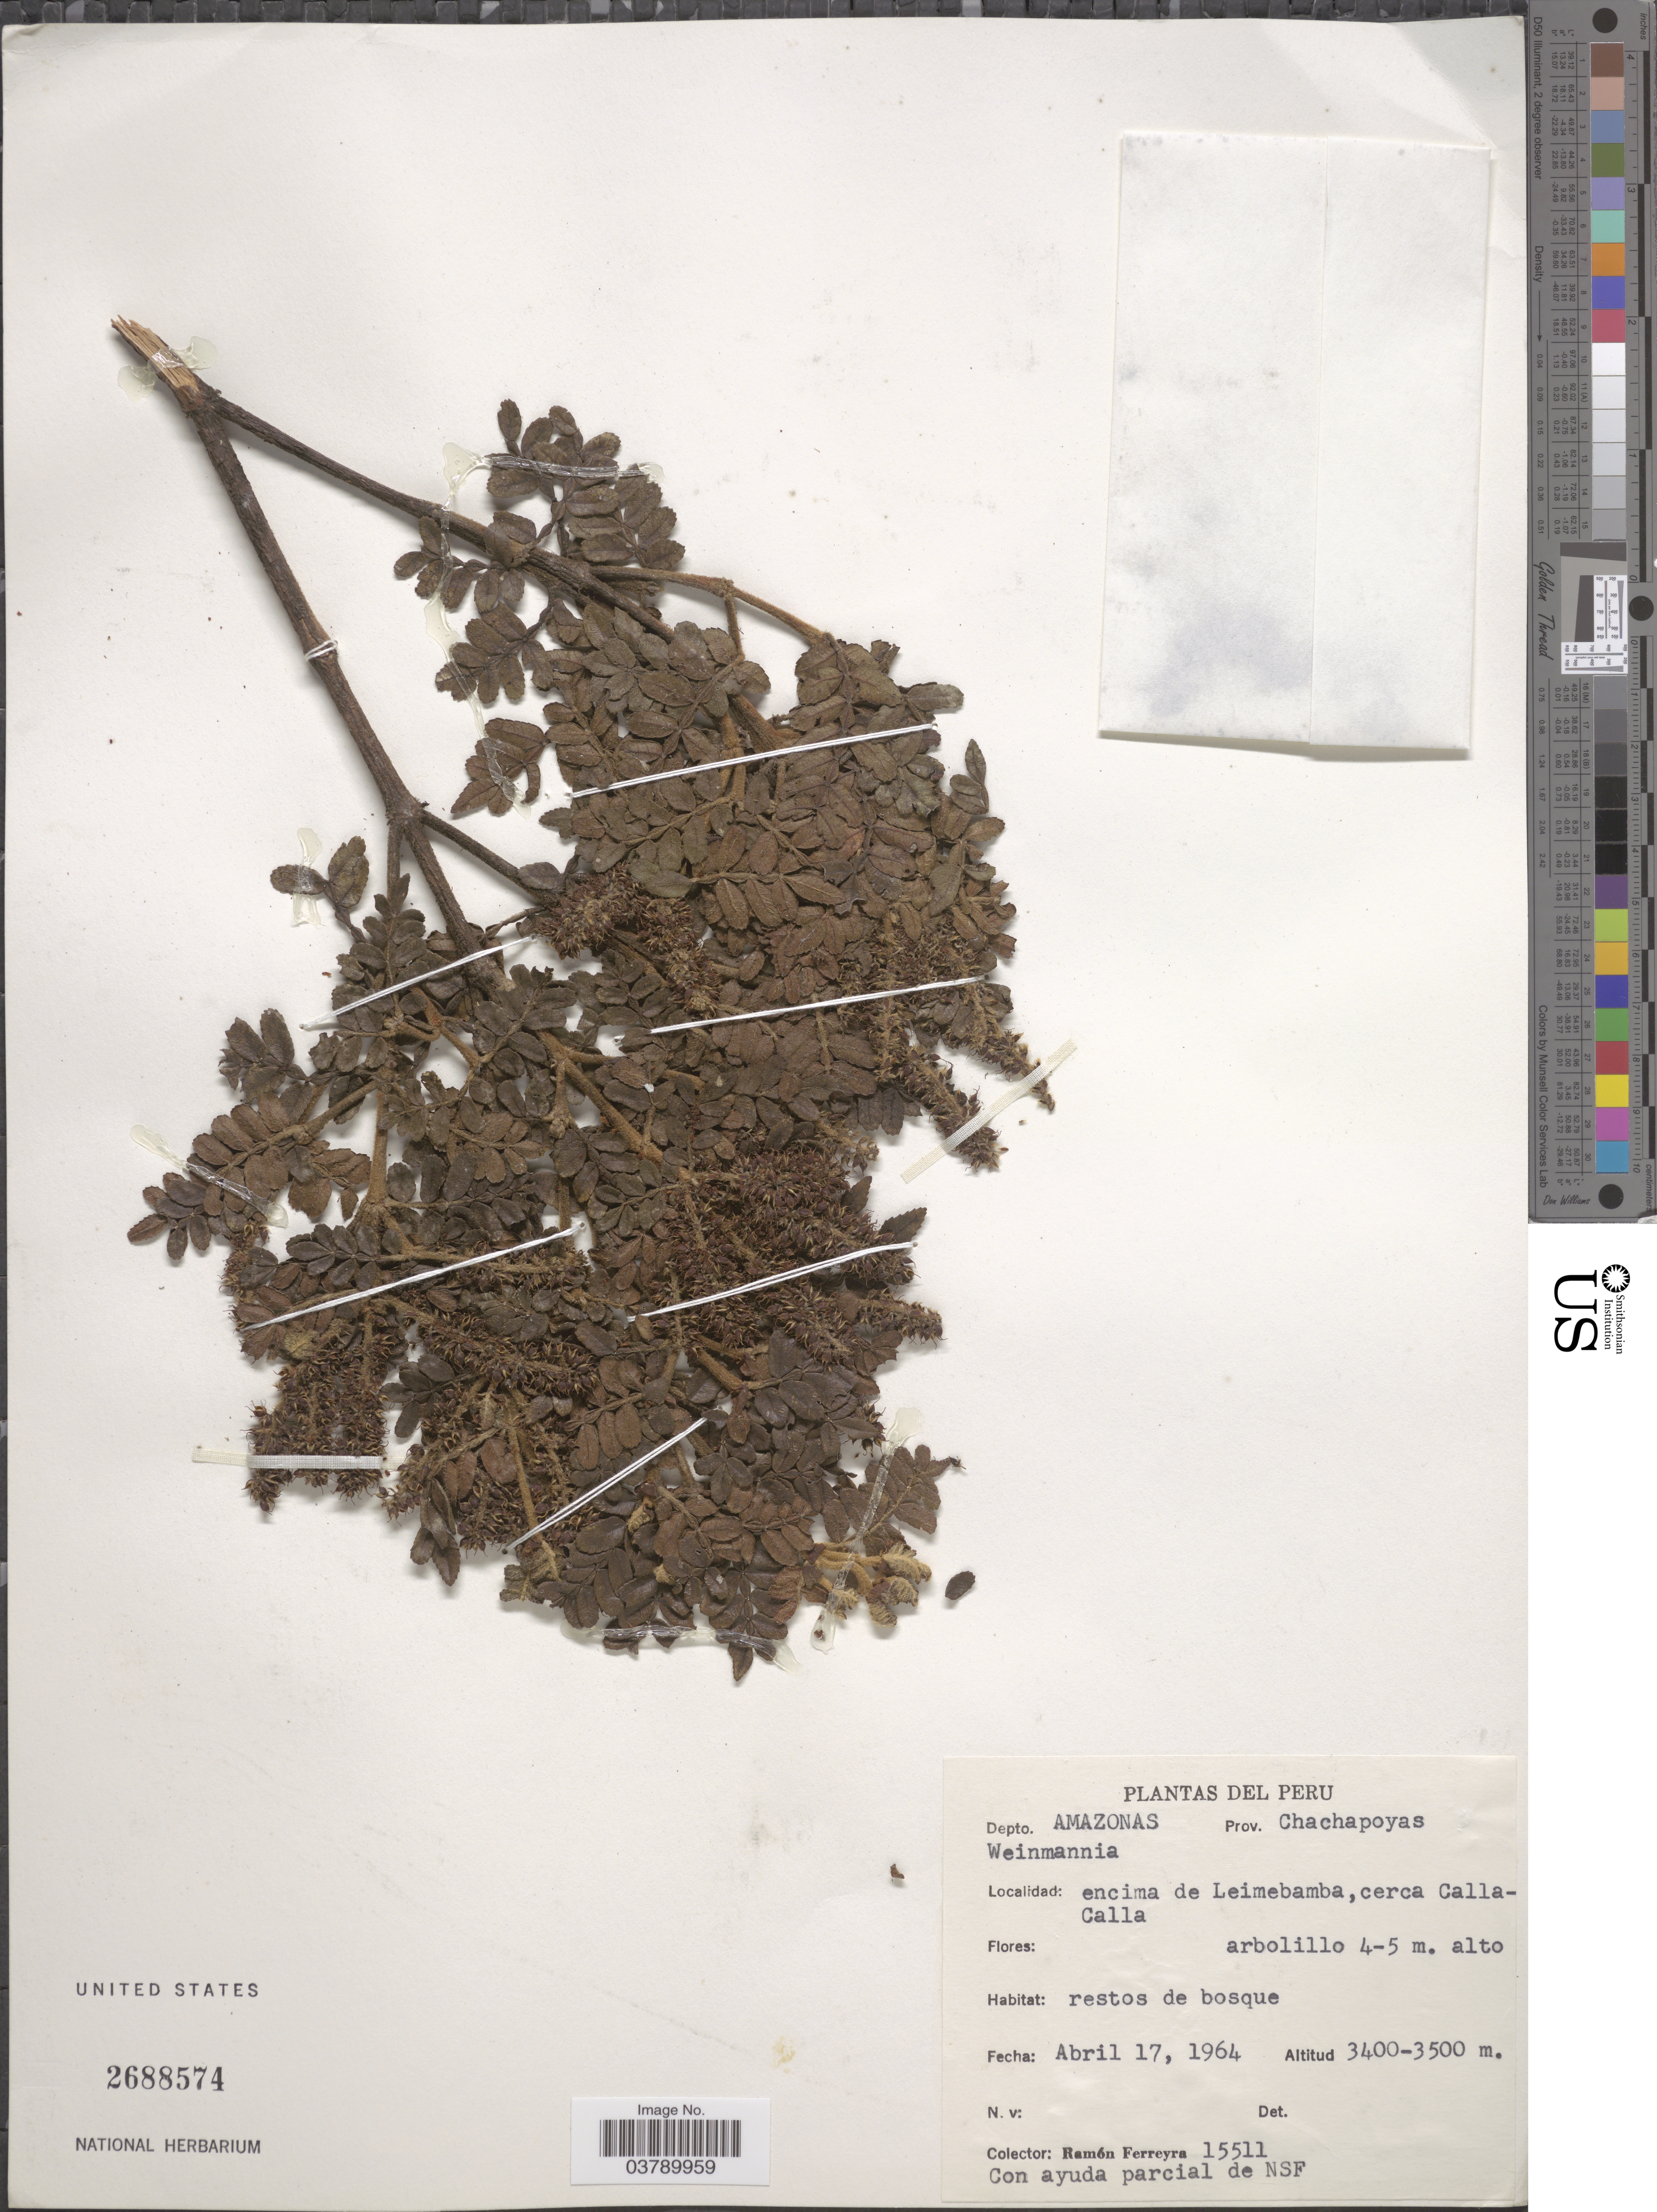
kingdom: Plantae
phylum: Tracheophyta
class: Magnoliopsida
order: Oxalidales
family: Cunoniaceae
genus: Weinmannia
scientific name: Weinmannia sp.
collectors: R. A. Ferreyra & NSF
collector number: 15511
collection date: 1964-04-17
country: Peru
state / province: Amazonas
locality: Depto.Amazonas. Prov. Chachapoyas. Encima de Leimebamba, cerca Calla-Calla.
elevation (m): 3400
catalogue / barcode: US 2688574